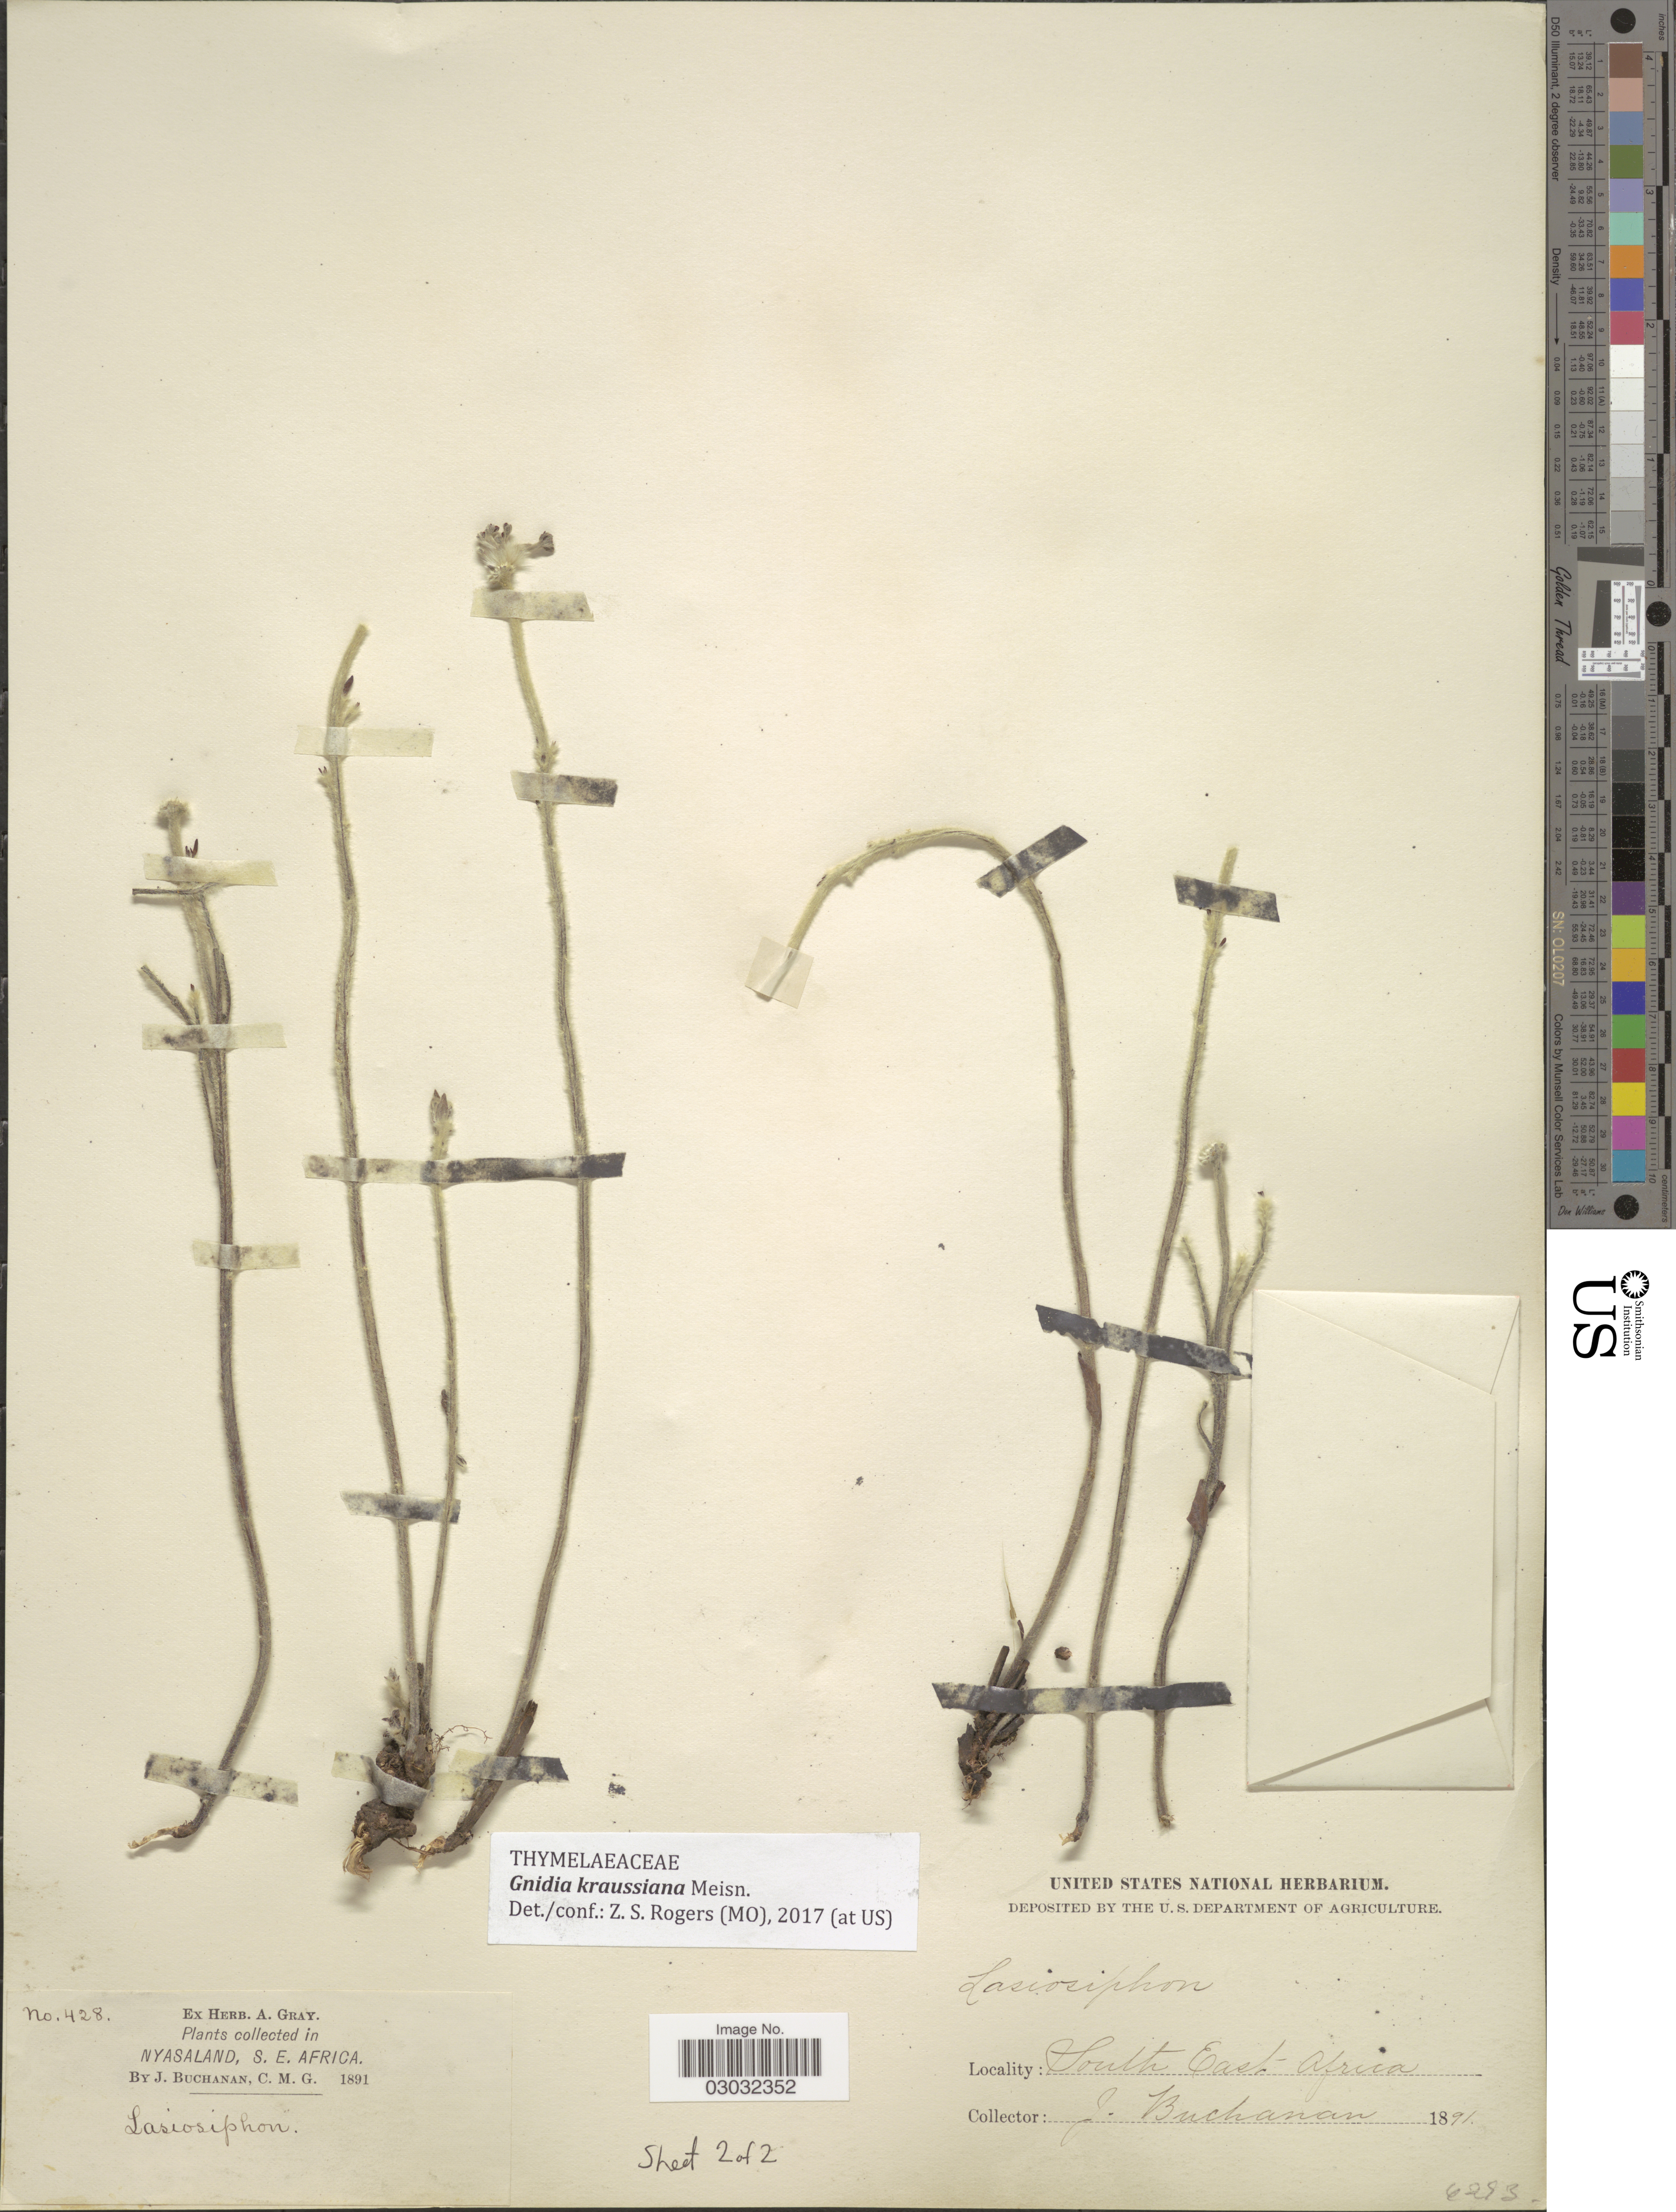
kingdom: Plantae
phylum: Tracheophyta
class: Magnoliopsida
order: Malvales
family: Thymelaeaceae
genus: Lasiosiphon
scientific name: Lasiosiphon kraussianus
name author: (Meisn.) Meisn.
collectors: J. Buchanan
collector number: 428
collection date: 1891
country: Malawi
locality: Nyasaland, S. E. Africa. South East Africa.